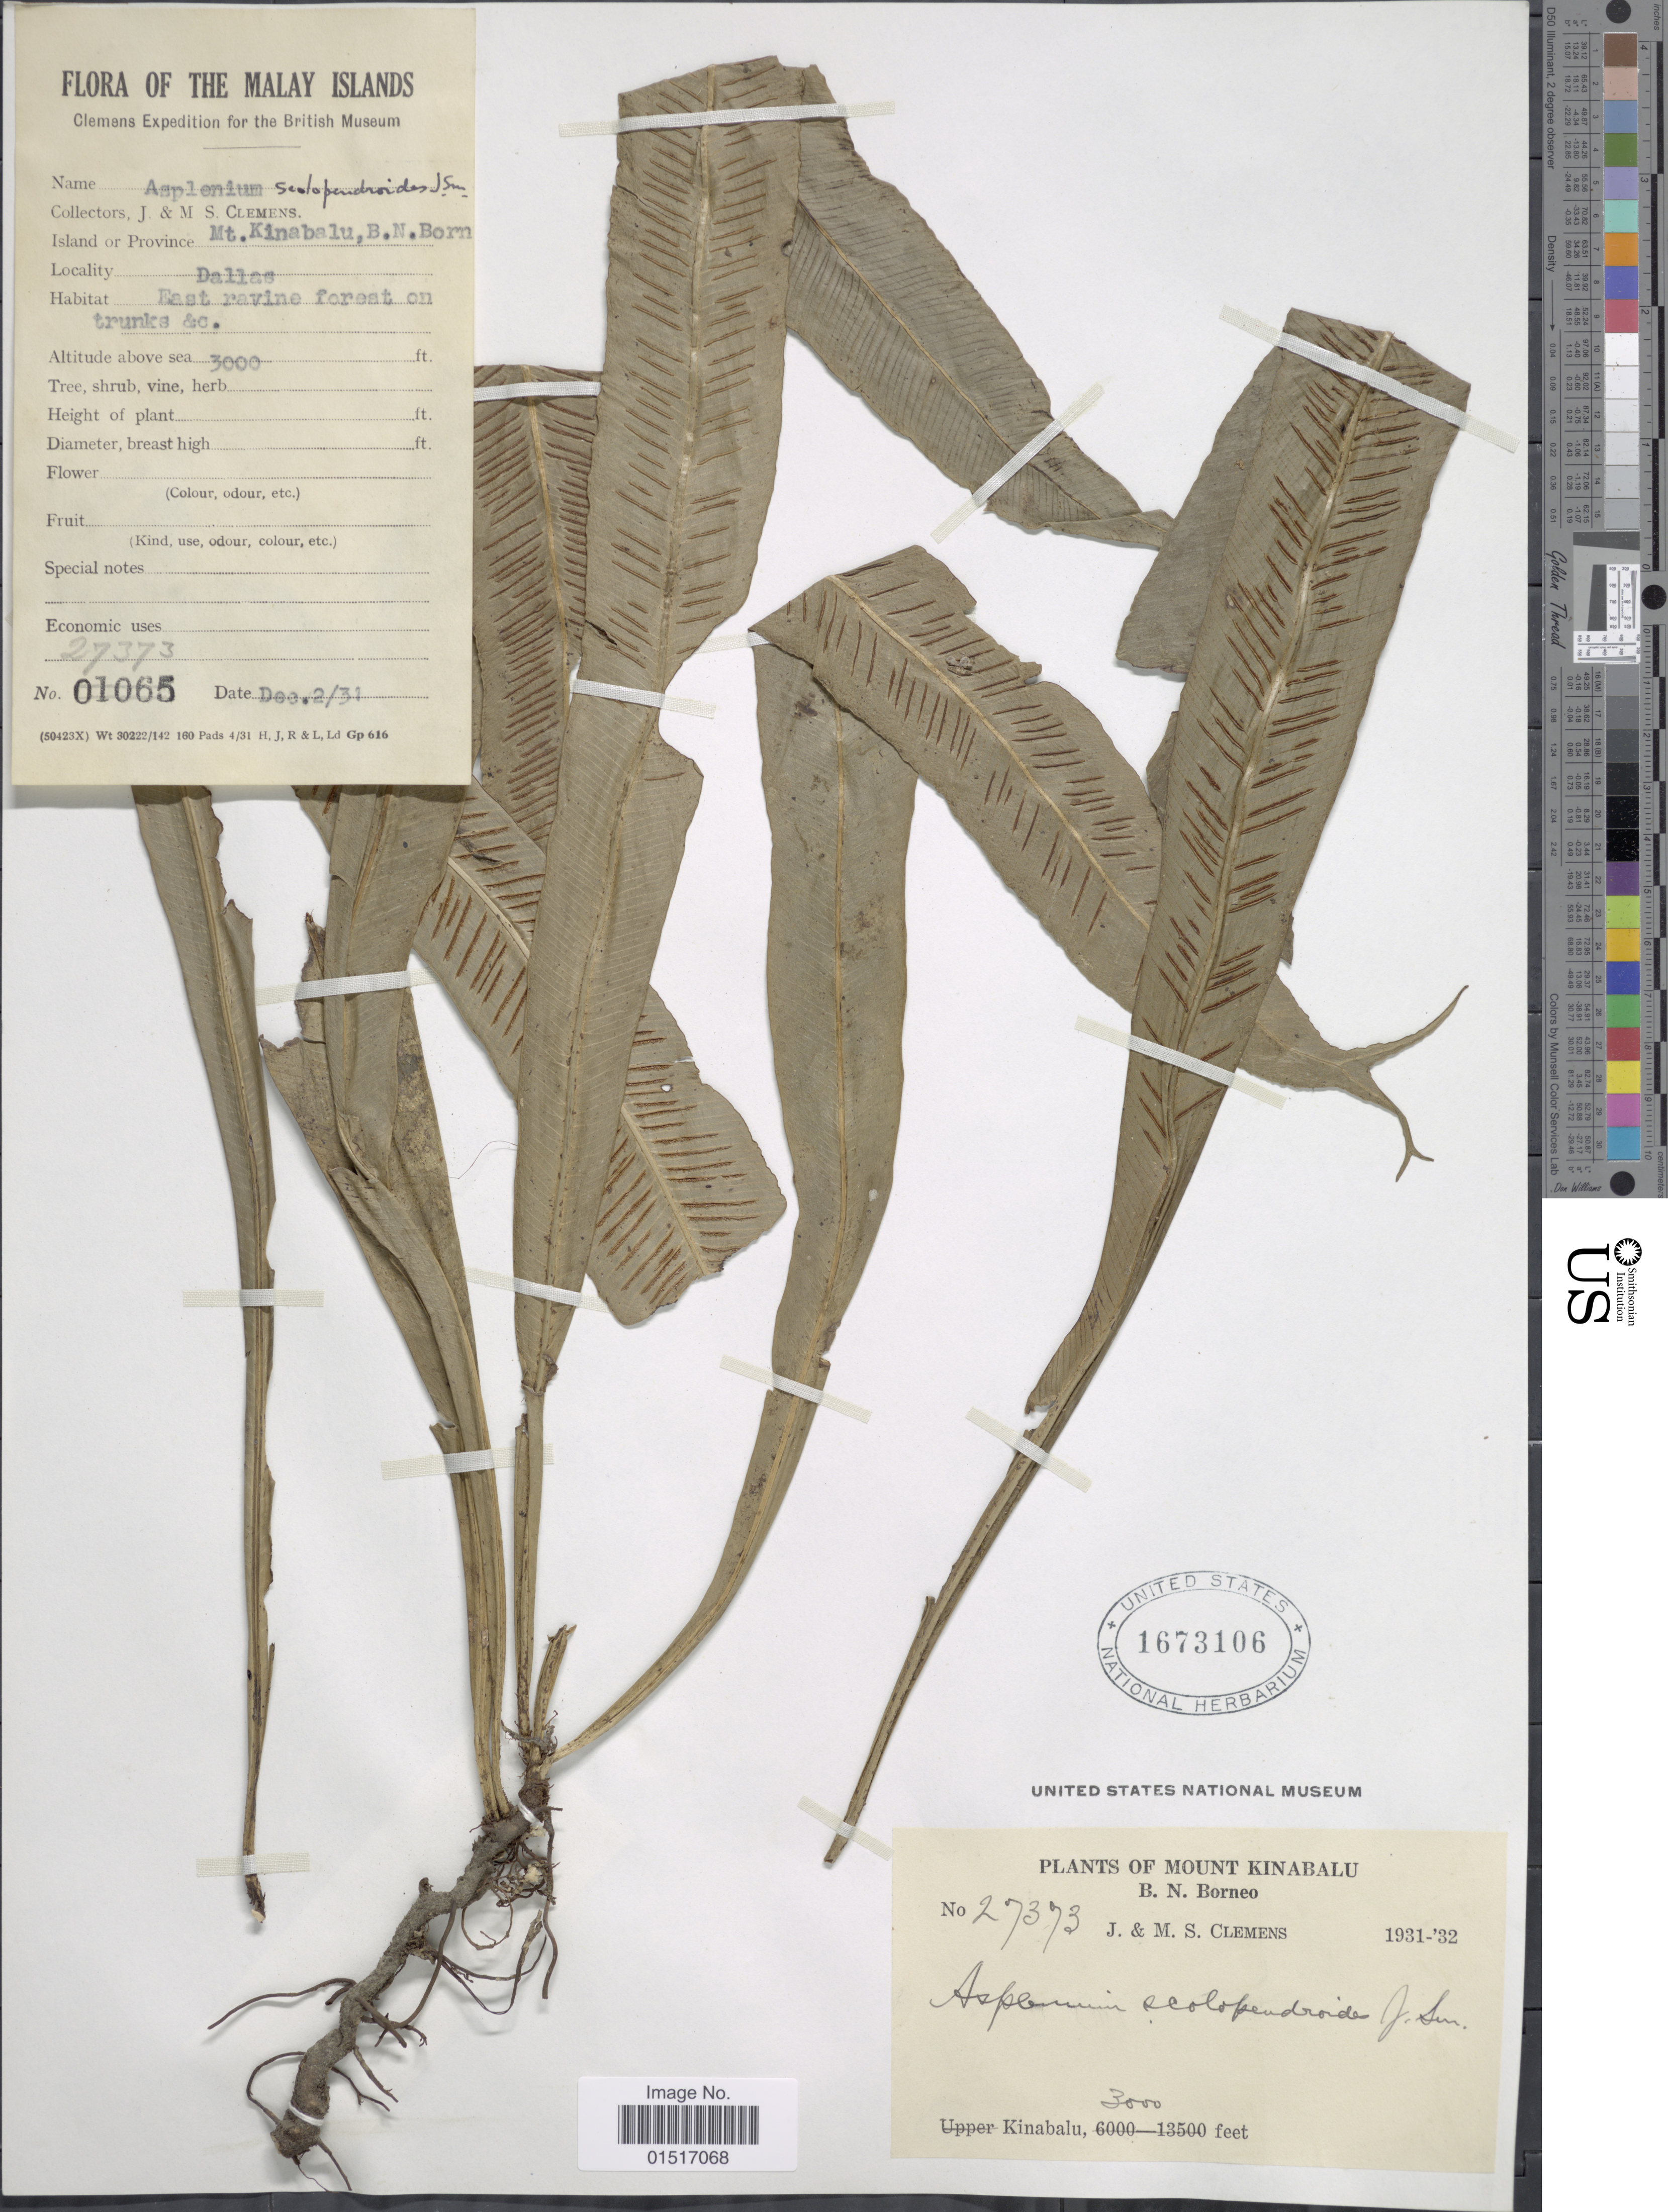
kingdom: Plantae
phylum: Tracheophyta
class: Polypodiopsida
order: Polypodiales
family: Aspleniaceae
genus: Asplenium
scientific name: Asplenium scolopendrioides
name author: J. Sm.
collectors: J. Clemens & M. S. Clemens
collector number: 27373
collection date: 1931-12-02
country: Malaysia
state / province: Sabah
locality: Malay Islands. Mt. Kinabalu, B. N. Born. Dallas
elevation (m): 914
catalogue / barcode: US 1673106